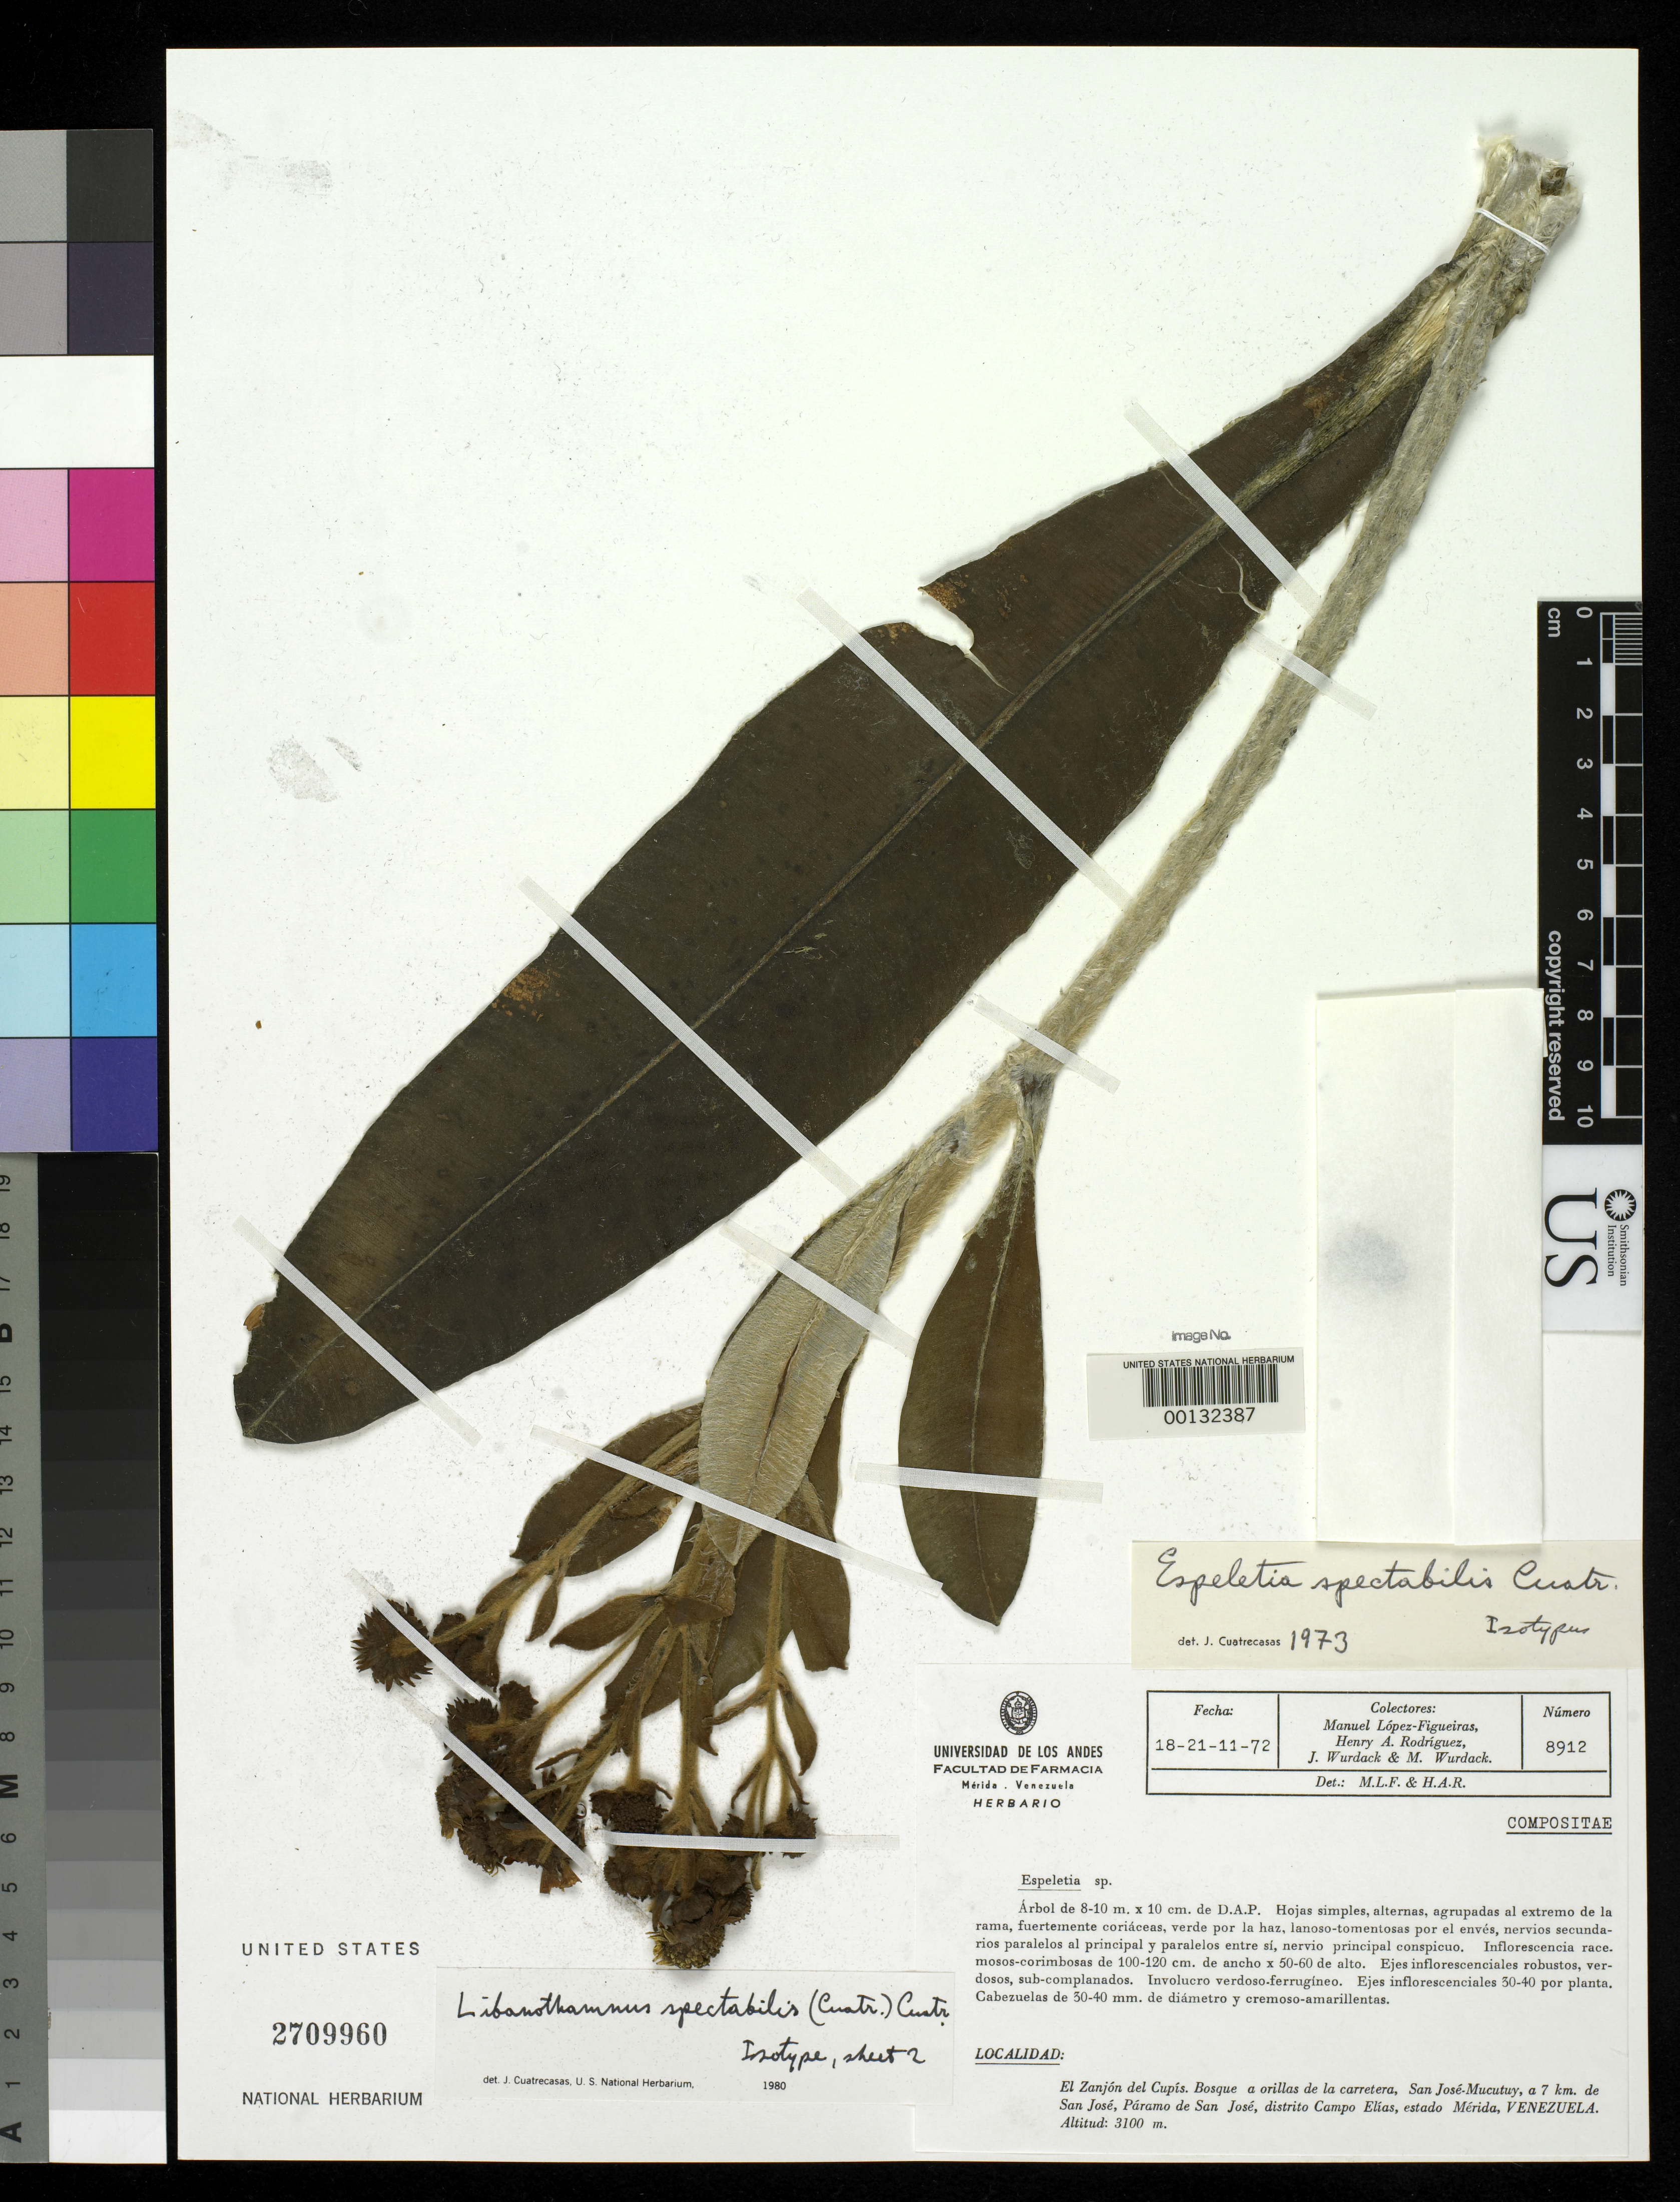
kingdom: Plantae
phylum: Tracheophyta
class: Magnoliopsida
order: Asterales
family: Asteraceae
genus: Espeletia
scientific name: Espeletia spectabilis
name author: Cuatrec.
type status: Isotype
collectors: M. López Figueiras, H. A. Rodriguez, J. J. Wurdack & M. L. Wurdack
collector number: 8912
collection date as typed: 18 Nov 1972 to 21 Nov 1972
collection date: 1972-11-18/1972-11-21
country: Venezuela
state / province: Mérida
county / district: Campo Elias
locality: El Zanjon del Cupis, San Jose - Mucutuy, 7 km de San Jose, Páramo de San Jose.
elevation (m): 3100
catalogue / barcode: US 2709960